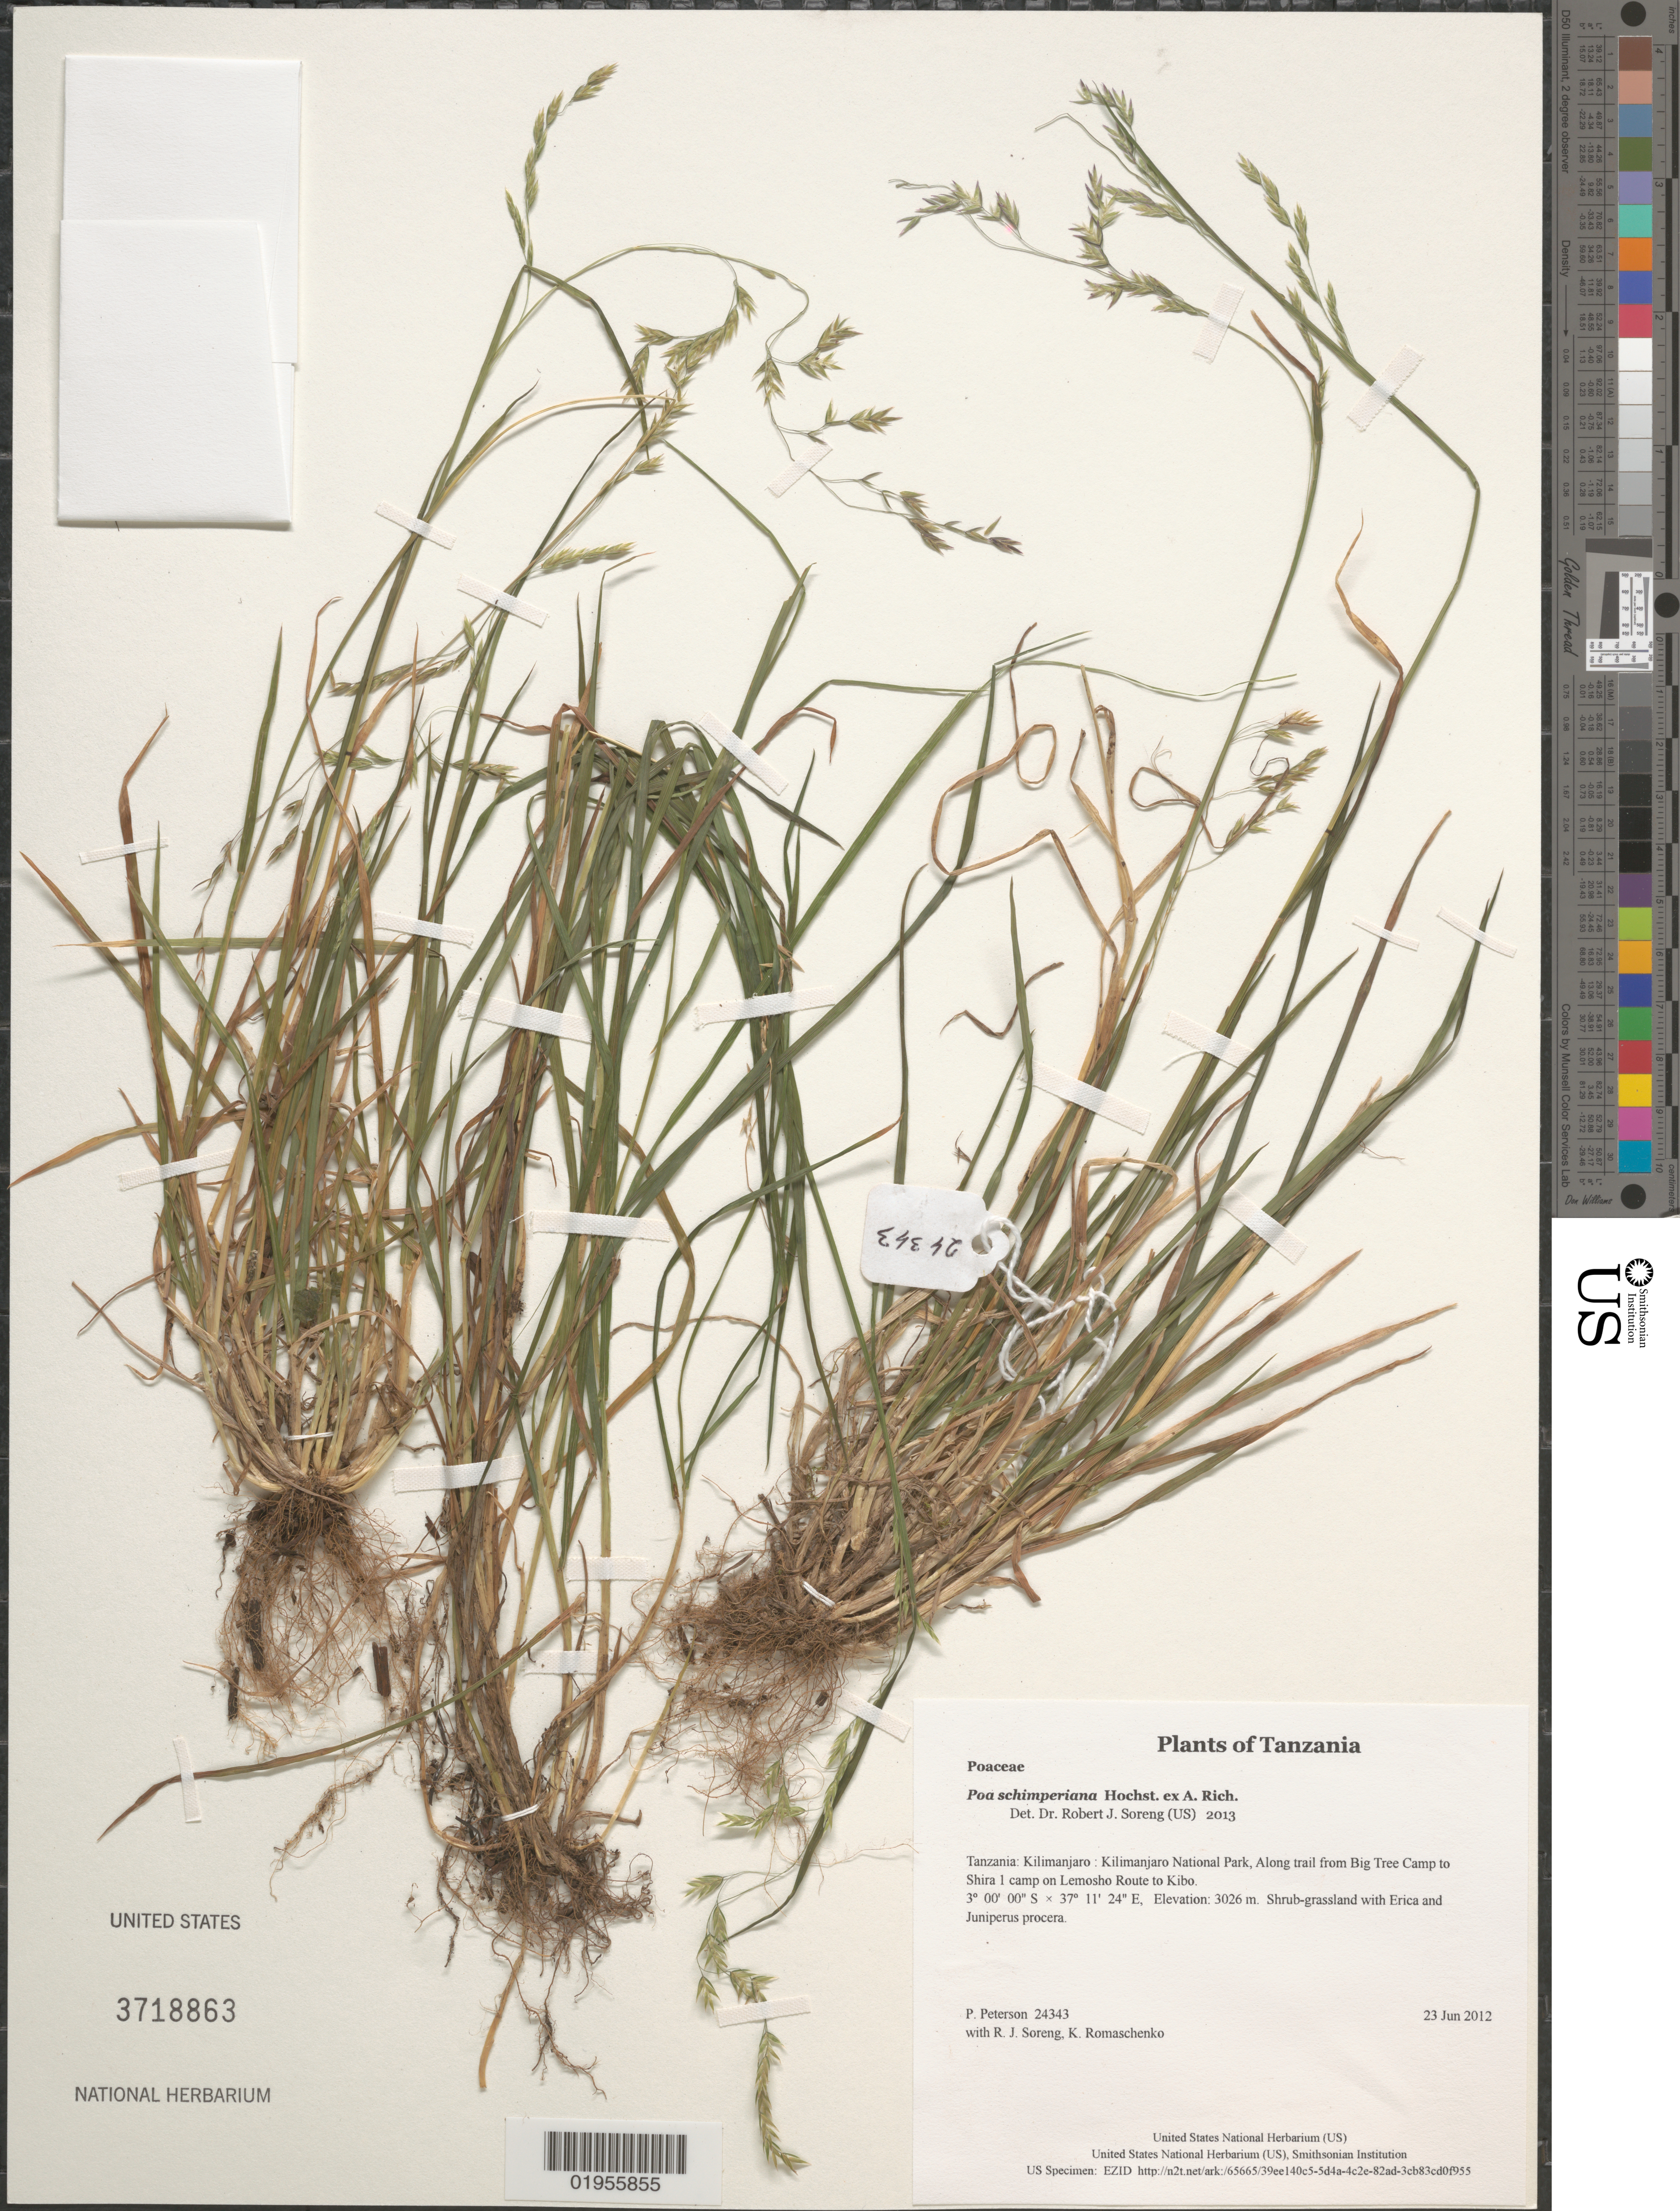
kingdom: Plantae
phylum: Tracheophyta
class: Liliopsida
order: Poales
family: Poaceae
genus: Poa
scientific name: Poa schimperiana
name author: Hochst. ex A. Rich.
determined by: Soreng, Robert J., Research Associate (BOT), Smithsonian Institution - National Museum of Natural History (UNITED STATES)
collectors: P. M. Peterson, R. J. Soreng & K. Romaschenko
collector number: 24343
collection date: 2012-06-23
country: Tanzania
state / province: Kilimanjaro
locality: Kilimanjaro National Park, Along trail from Big Tree Camp to Shira 1 camp on Lemosho Route to Kibo.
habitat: Shrub-grassland with Erica and Juniperus procera.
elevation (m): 3026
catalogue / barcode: US 3718863